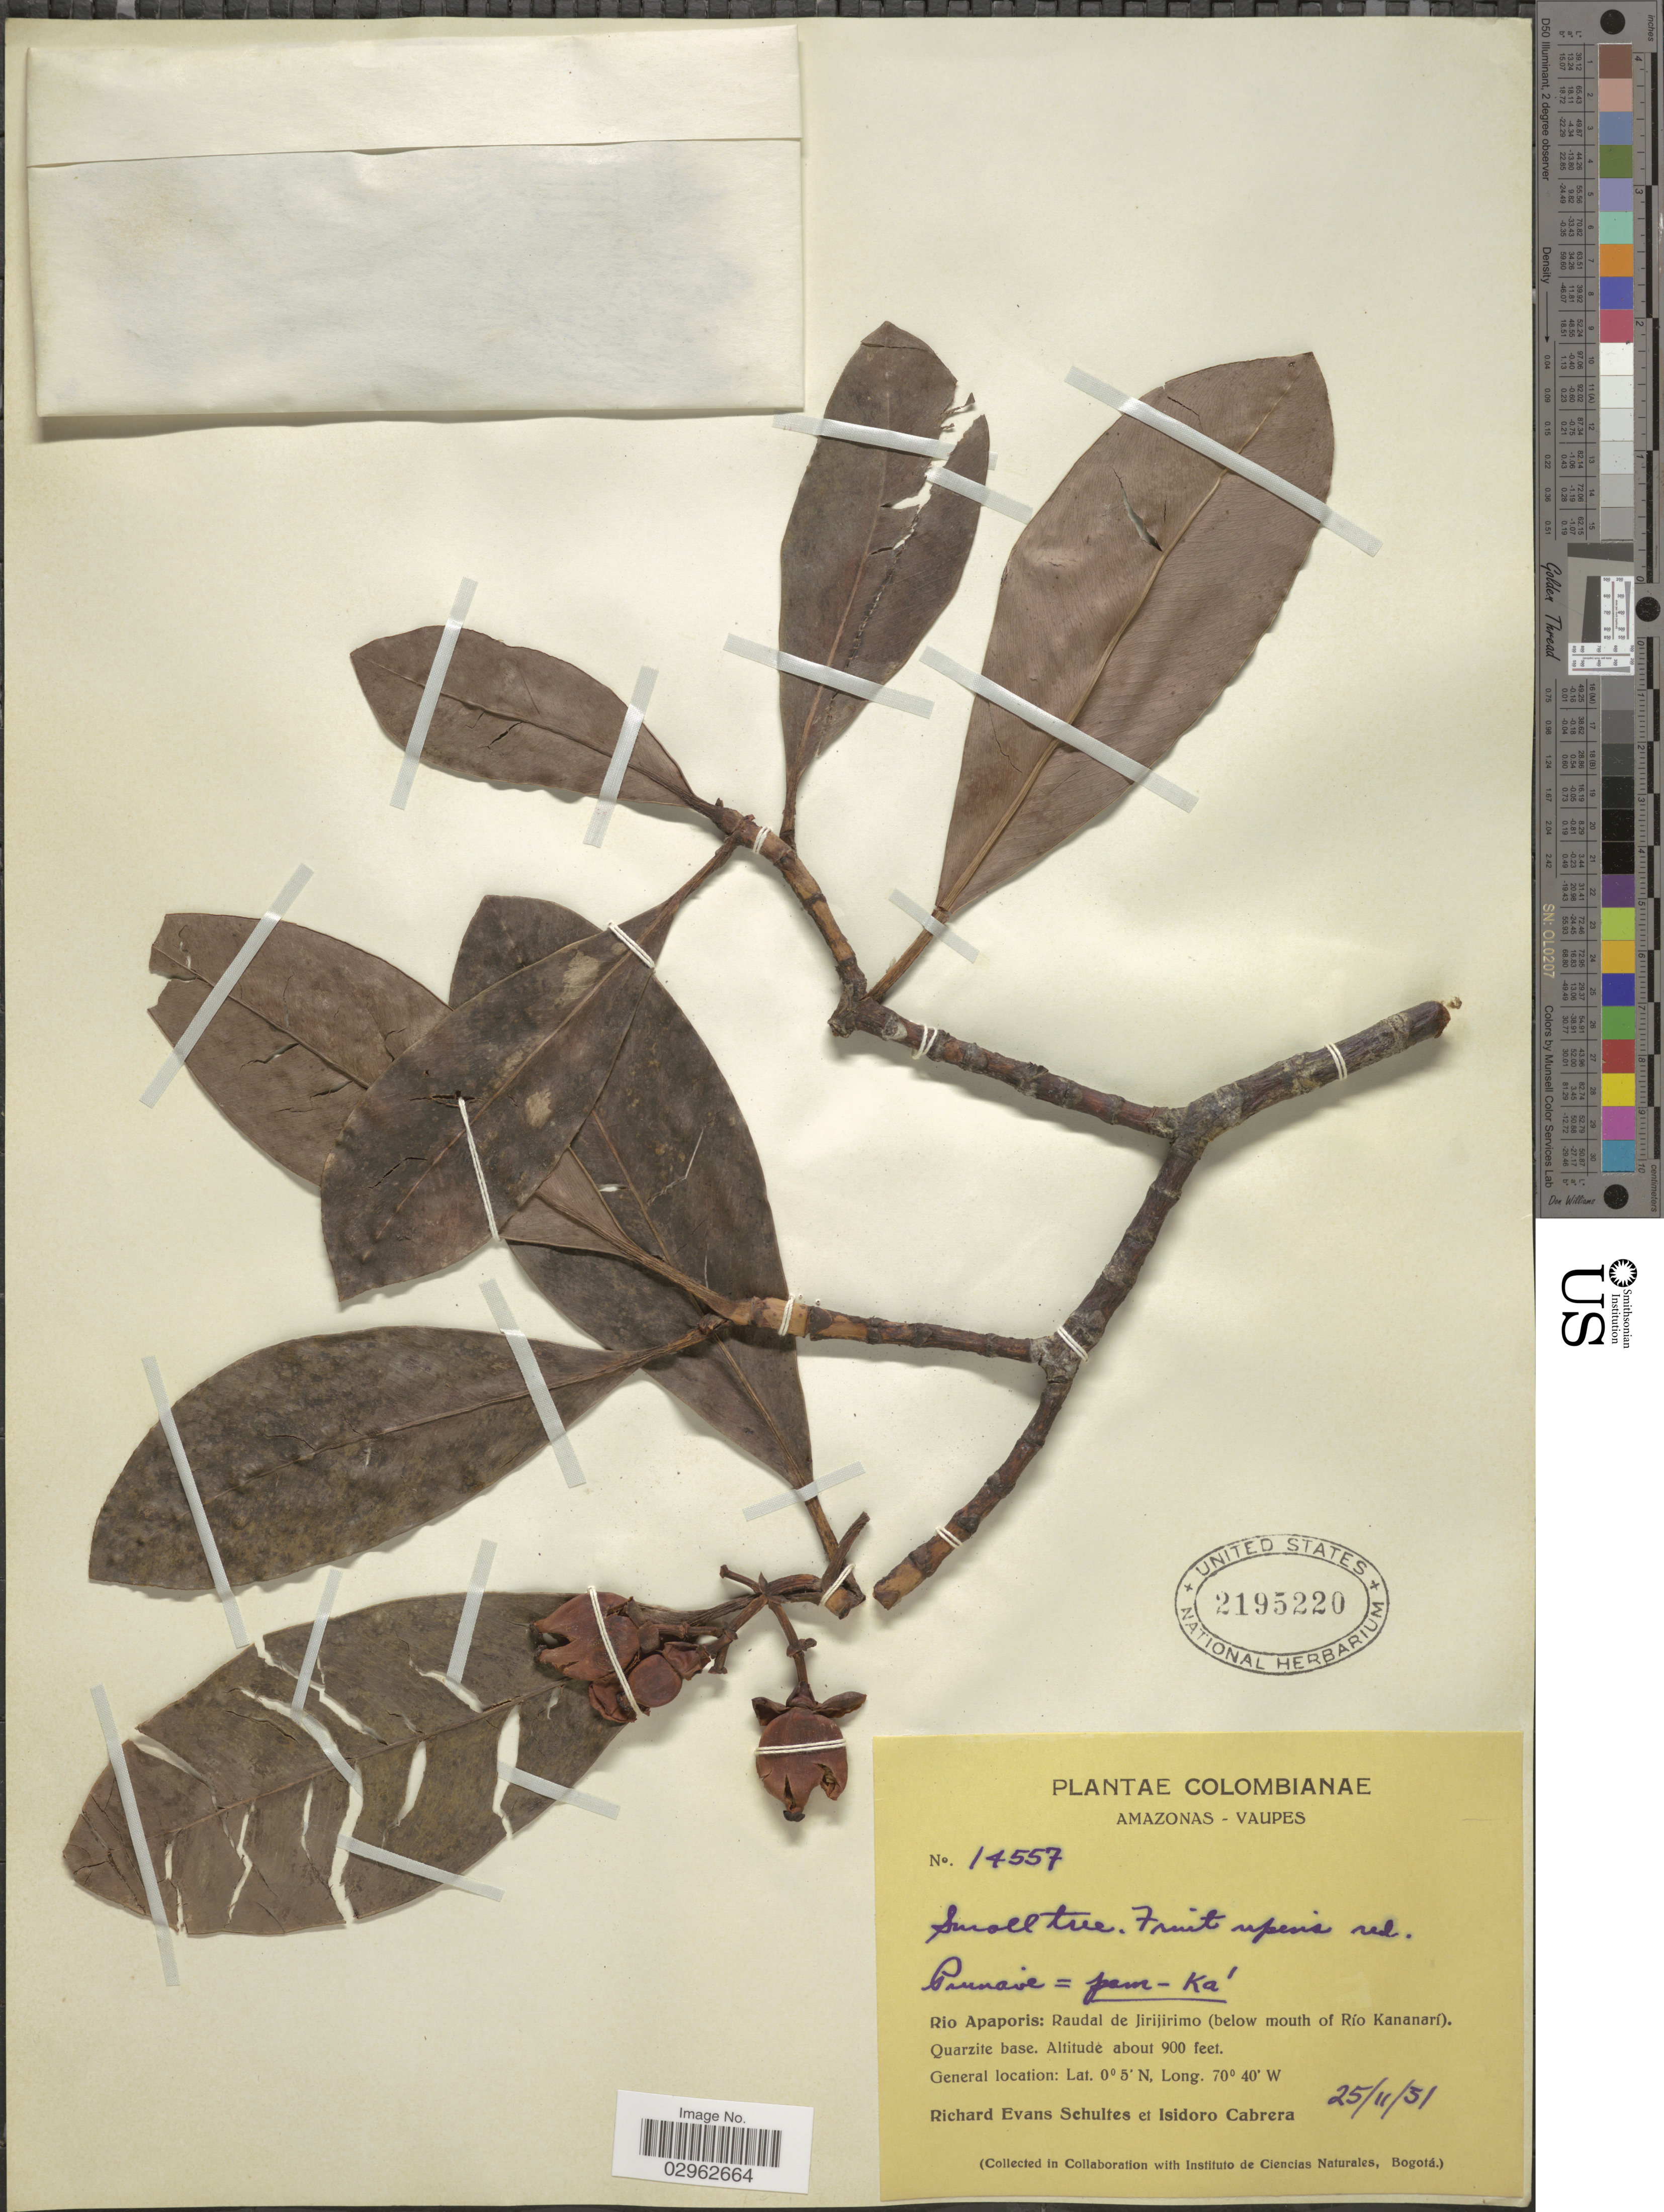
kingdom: Plantae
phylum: Tracheophyta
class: Magnoliopsida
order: Malpighiales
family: Clusiaceae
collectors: R. E. Schultes & I. Cabrera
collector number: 14557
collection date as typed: Transcribed d/m/y: 25/11/51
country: Colombia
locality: Amazonas - Vaupes, Rio Apaporis: Raudal de Jirijirimo (below mouth of Río Kananarí).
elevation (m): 274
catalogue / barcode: US 2195220